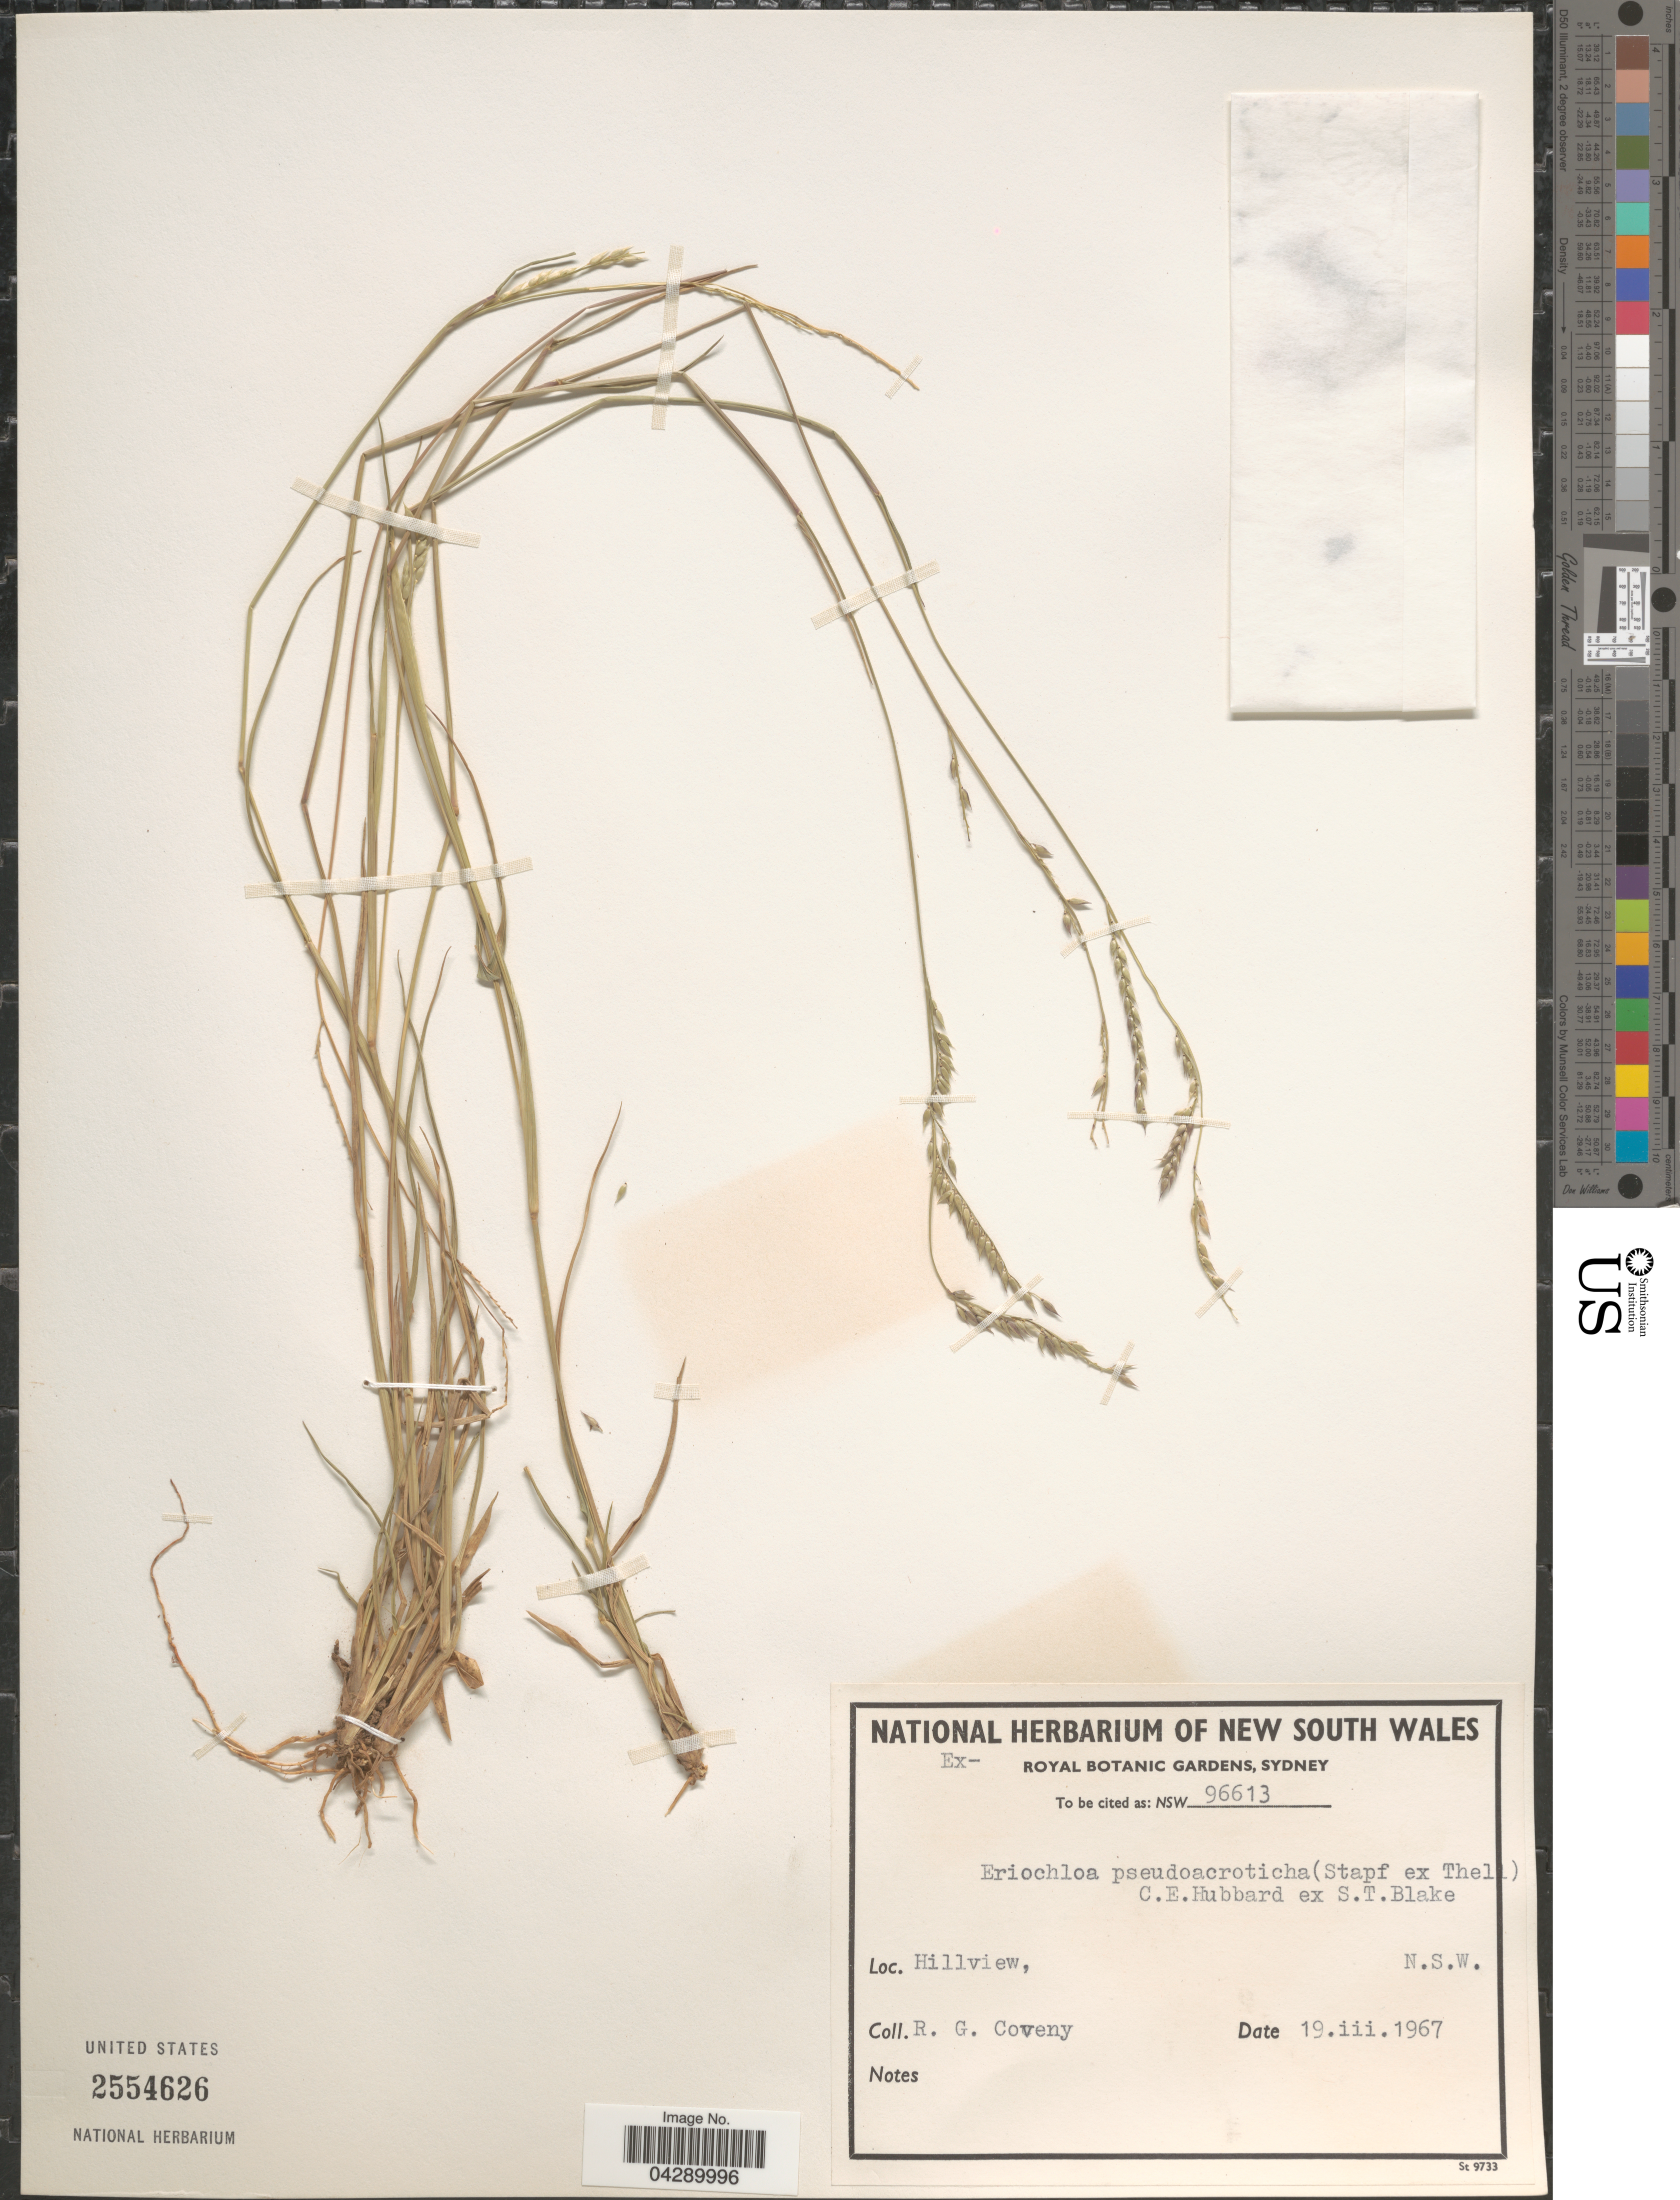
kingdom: Plantae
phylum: Tracheophyta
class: Liliopsida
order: Poales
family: Poaceae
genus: Eriochloa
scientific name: Eriochloa pseudoacrotricha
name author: (Stapf & Thell.) J.M. Black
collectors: R. Coveny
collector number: NSW96613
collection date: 1967-03-19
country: Australia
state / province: New South Wales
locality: Hillview.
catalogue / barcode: US 2554626